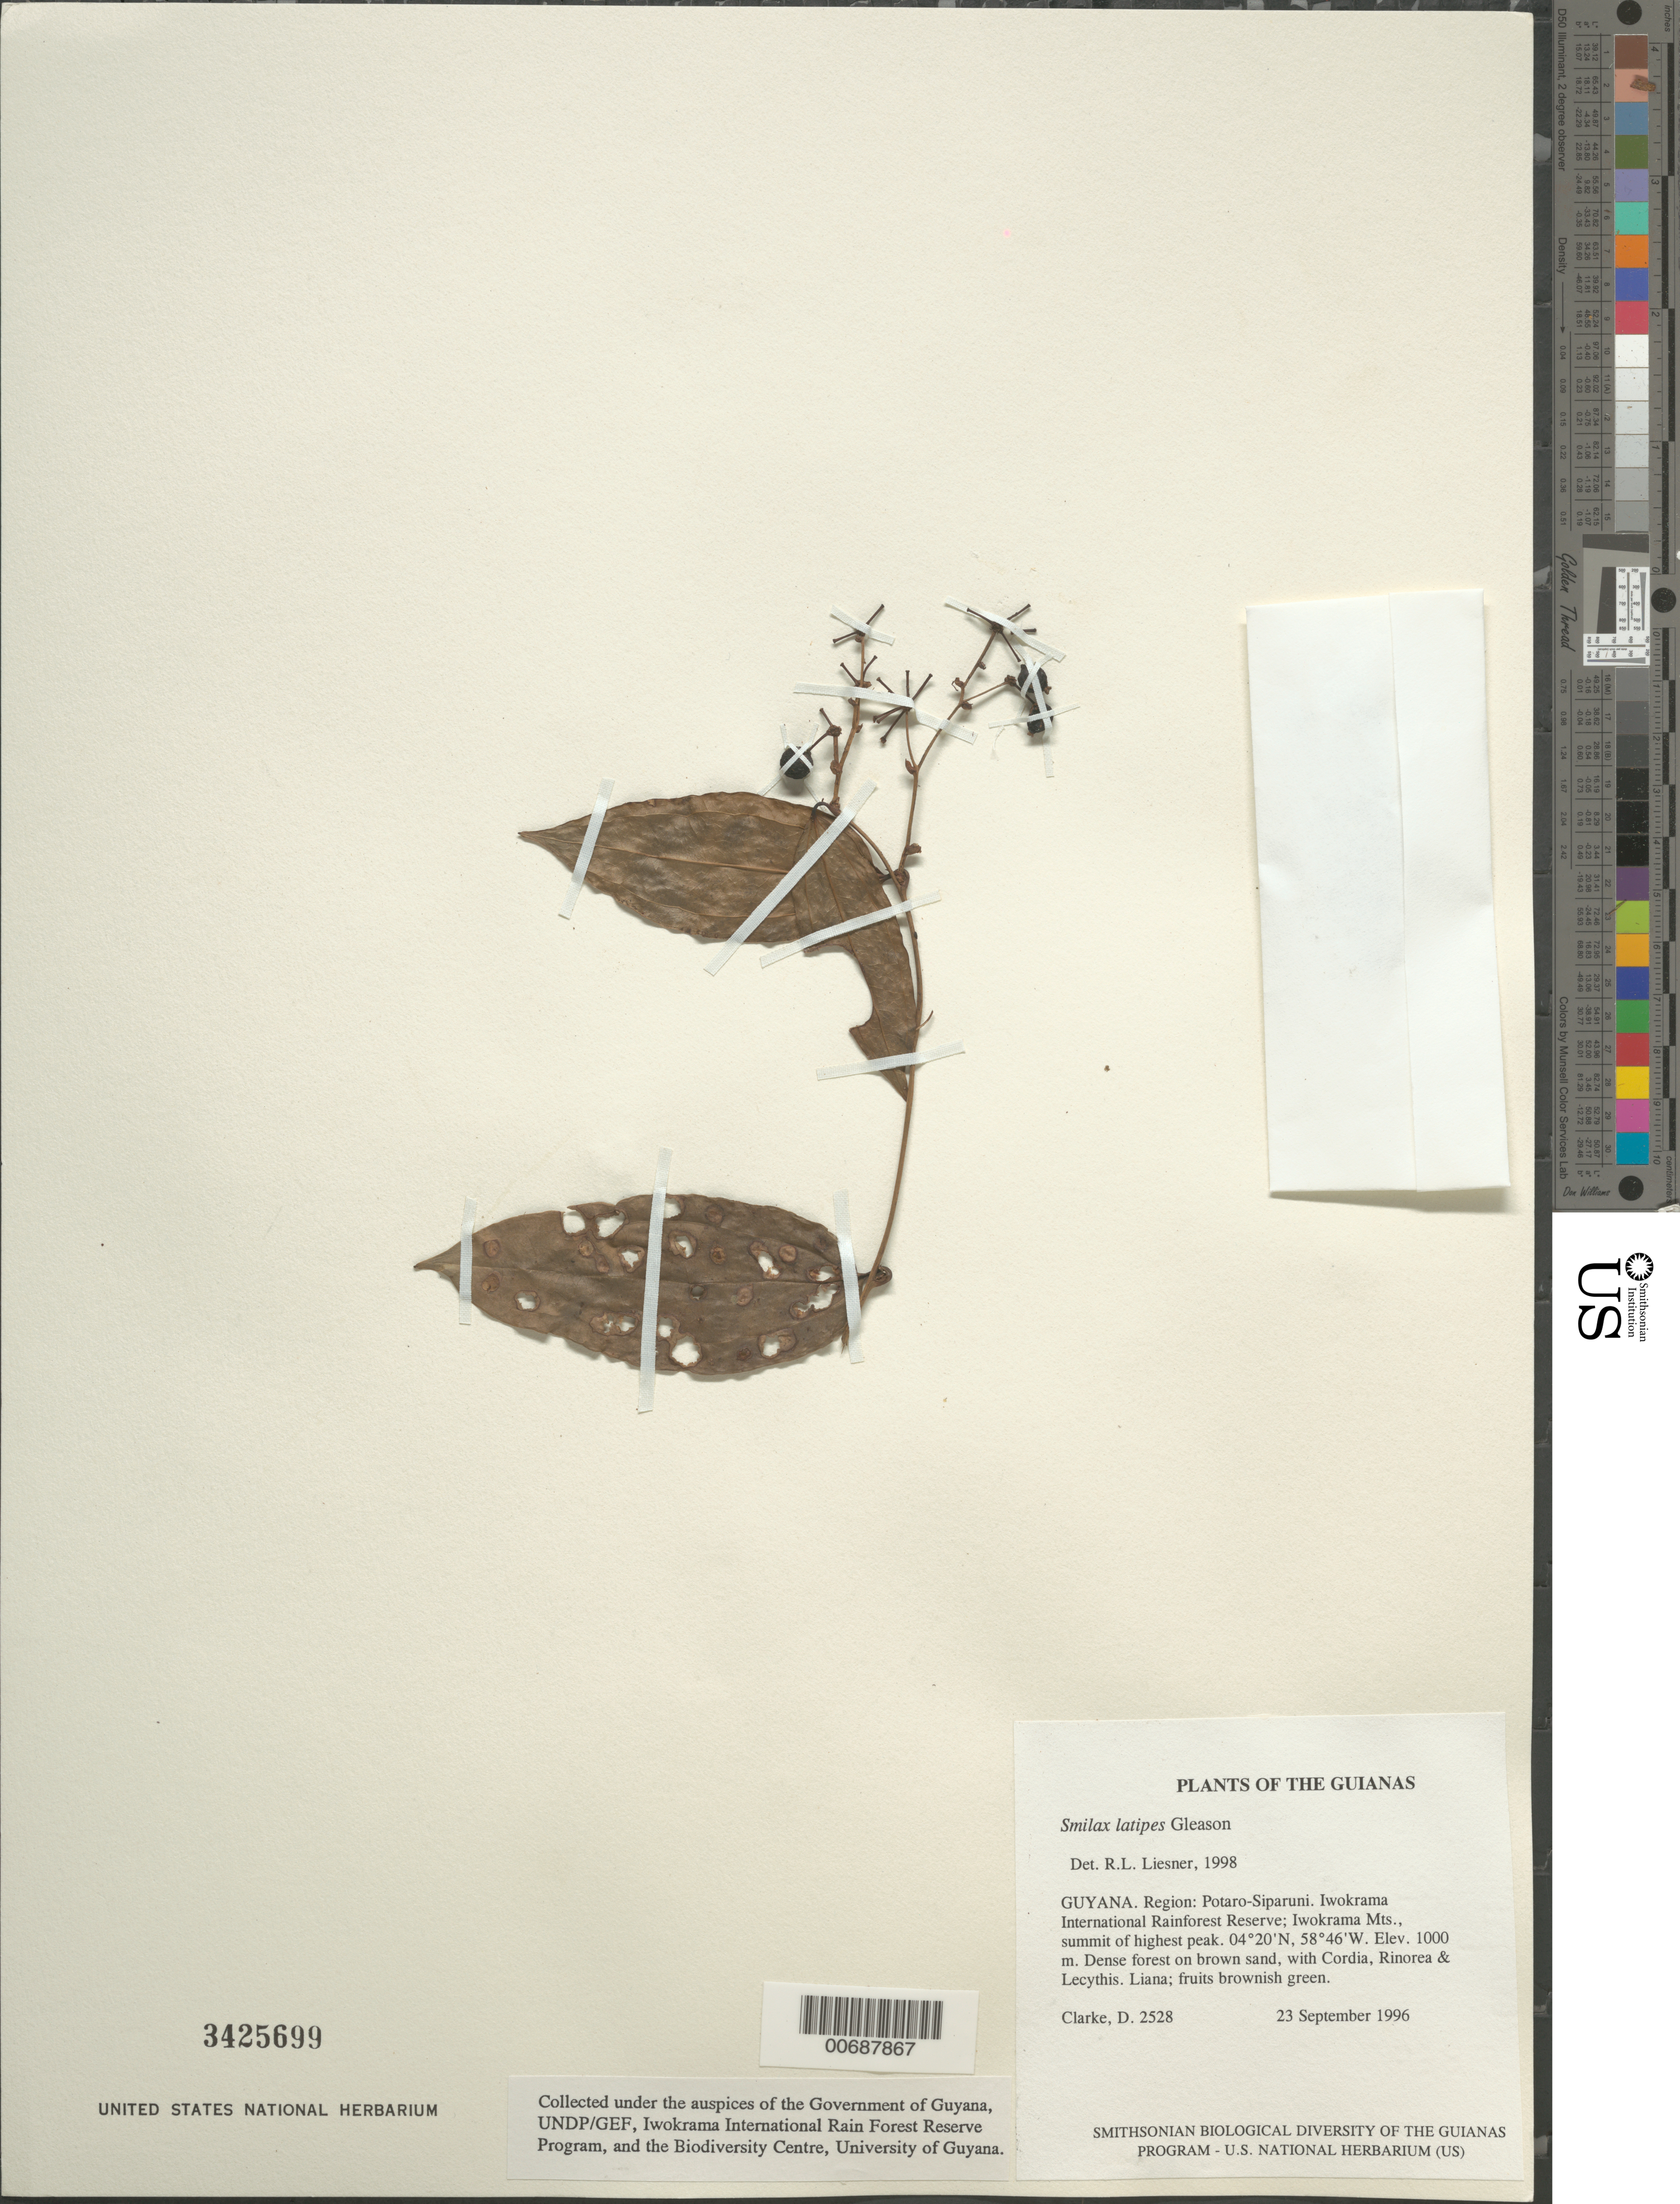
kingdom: Plantae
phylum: Tracheophyta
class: Liliopsida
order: Liliales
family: Smilacaceae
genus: Smilax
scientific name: Smilax schomburgkiana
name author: Kunth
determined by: DeFilipps, R. A.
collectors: H. D. Clarke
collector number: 2528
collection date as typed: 23 September 1996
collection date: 1996-09-23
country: Guyana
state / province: Potaro-Siparuni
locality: Iwokrama International Rainforest Reserve; Iwokrama Mts., summit of highest peak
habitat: Dense forest on brown sand, with Cordia, Rinorea & Lecythis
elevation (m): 1000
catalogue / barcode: US 3425699